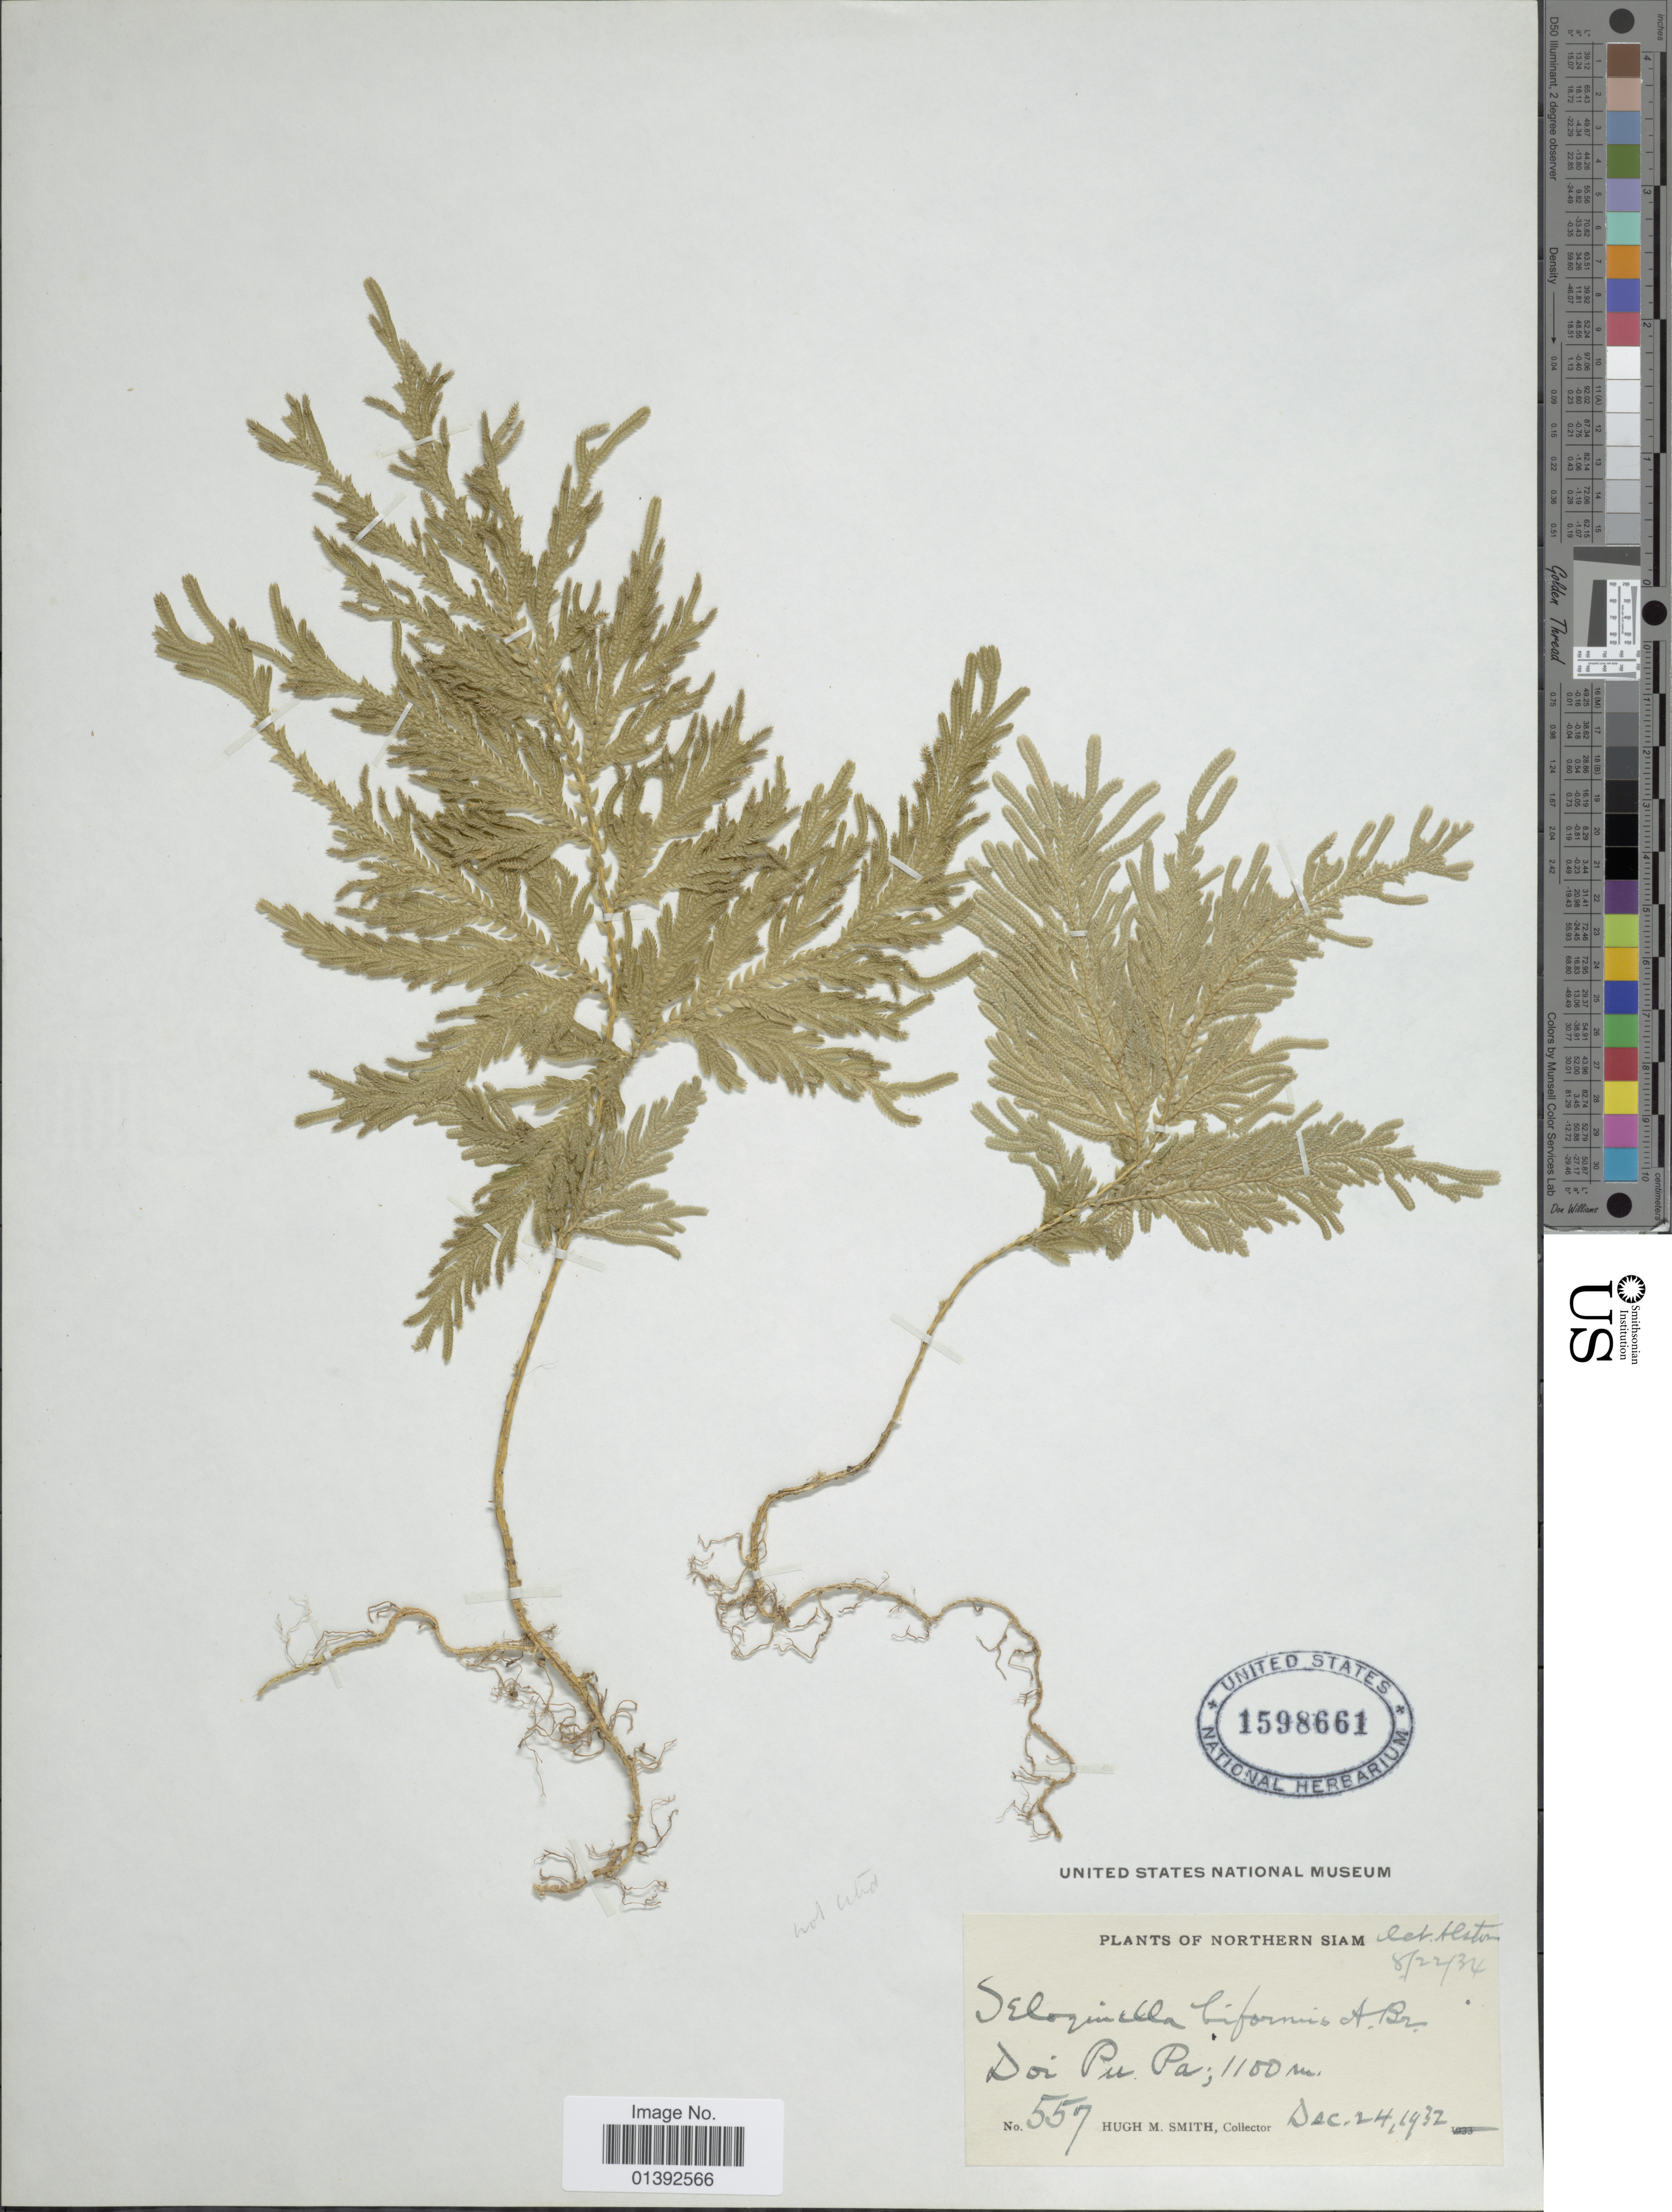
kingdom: Plantae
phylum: Tracheophyta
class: Lycopodiopsida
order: Selaginellales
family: Selaginellaceae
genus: Selaginella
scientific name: Selaginella biformis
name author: A. Braun ex Kuhn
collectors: H. M. Smith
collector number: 557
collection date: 1932-12-24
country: Thailand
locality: Northern Siam, Doi Pu Pa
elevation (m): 1100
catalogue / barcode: US 1598661